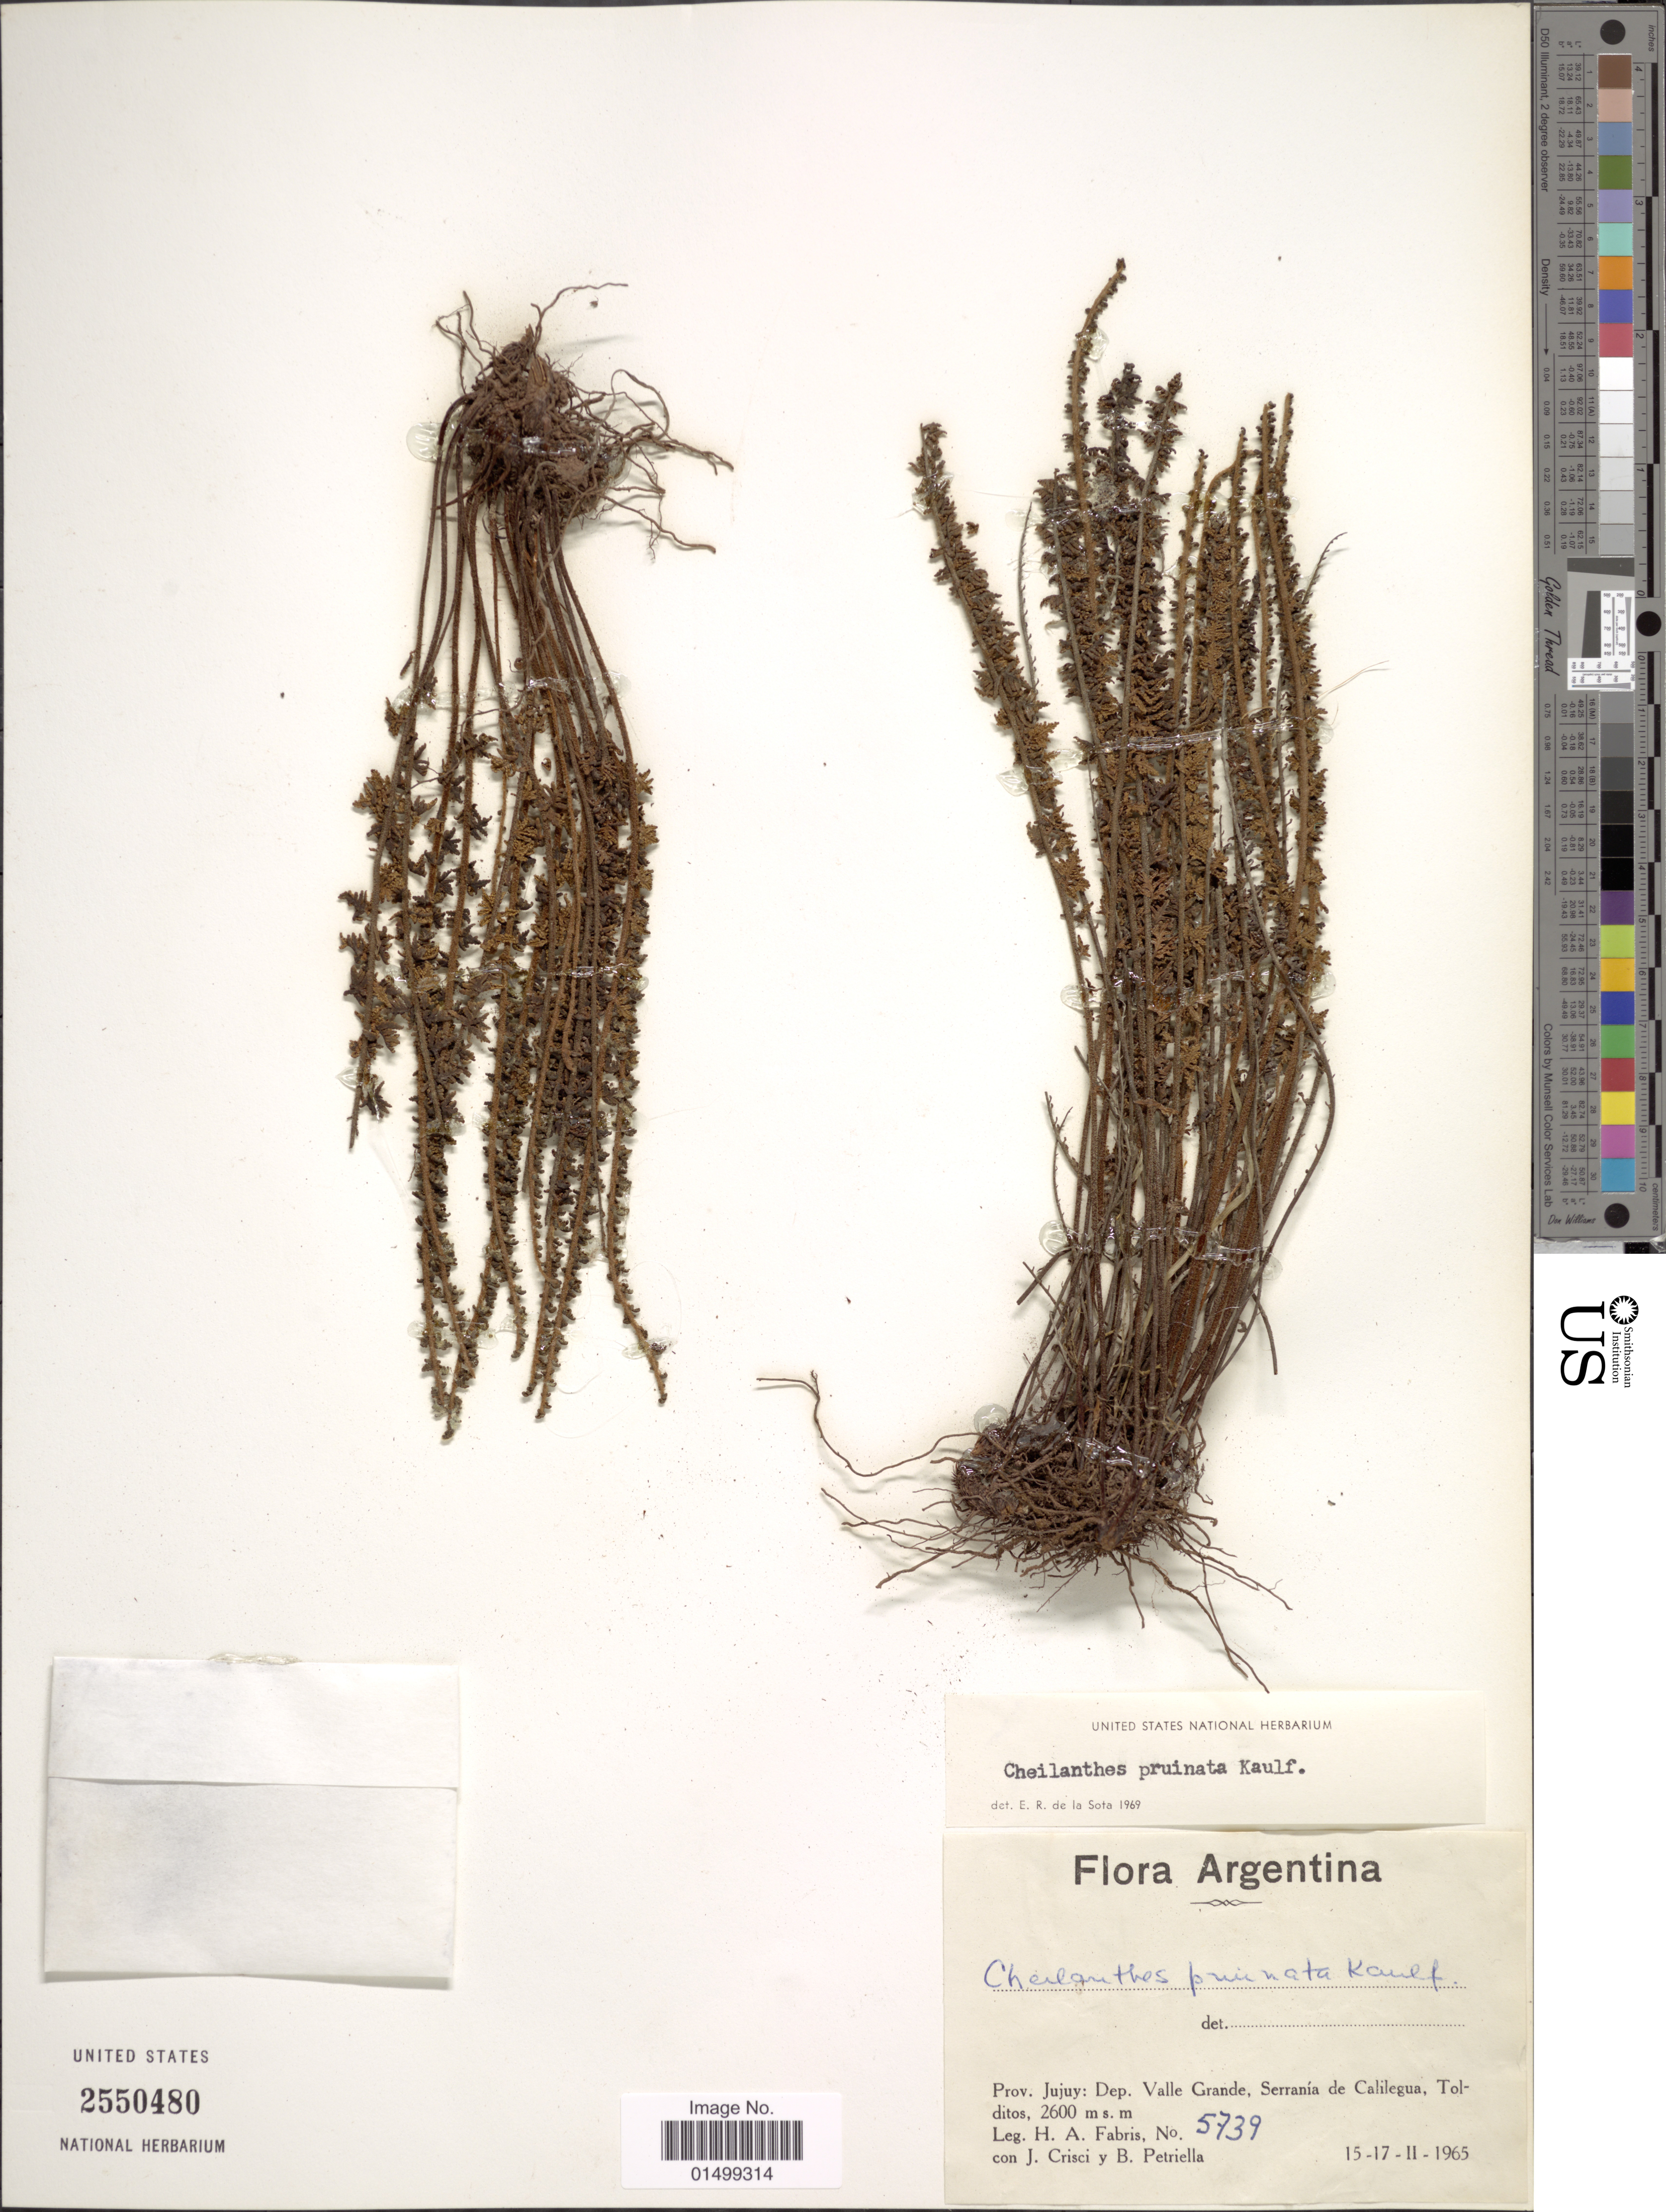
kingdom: Plantae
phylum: Tracheophyta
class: Polypodiopsida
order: Polypodiales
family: Pteridaceae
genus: Cheilanthes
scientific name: Cheilanthes pruinata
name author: Kaulf.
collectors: H. A. Fabris, J. Crisci & B. Petriella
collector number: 5739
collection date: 1965-02-15/1965-02-17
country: Argentina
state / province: Jujuy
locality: Valle de Grande, Serranía de Calilegua, Tolditos.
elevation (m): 2600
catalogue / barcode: US 2550480